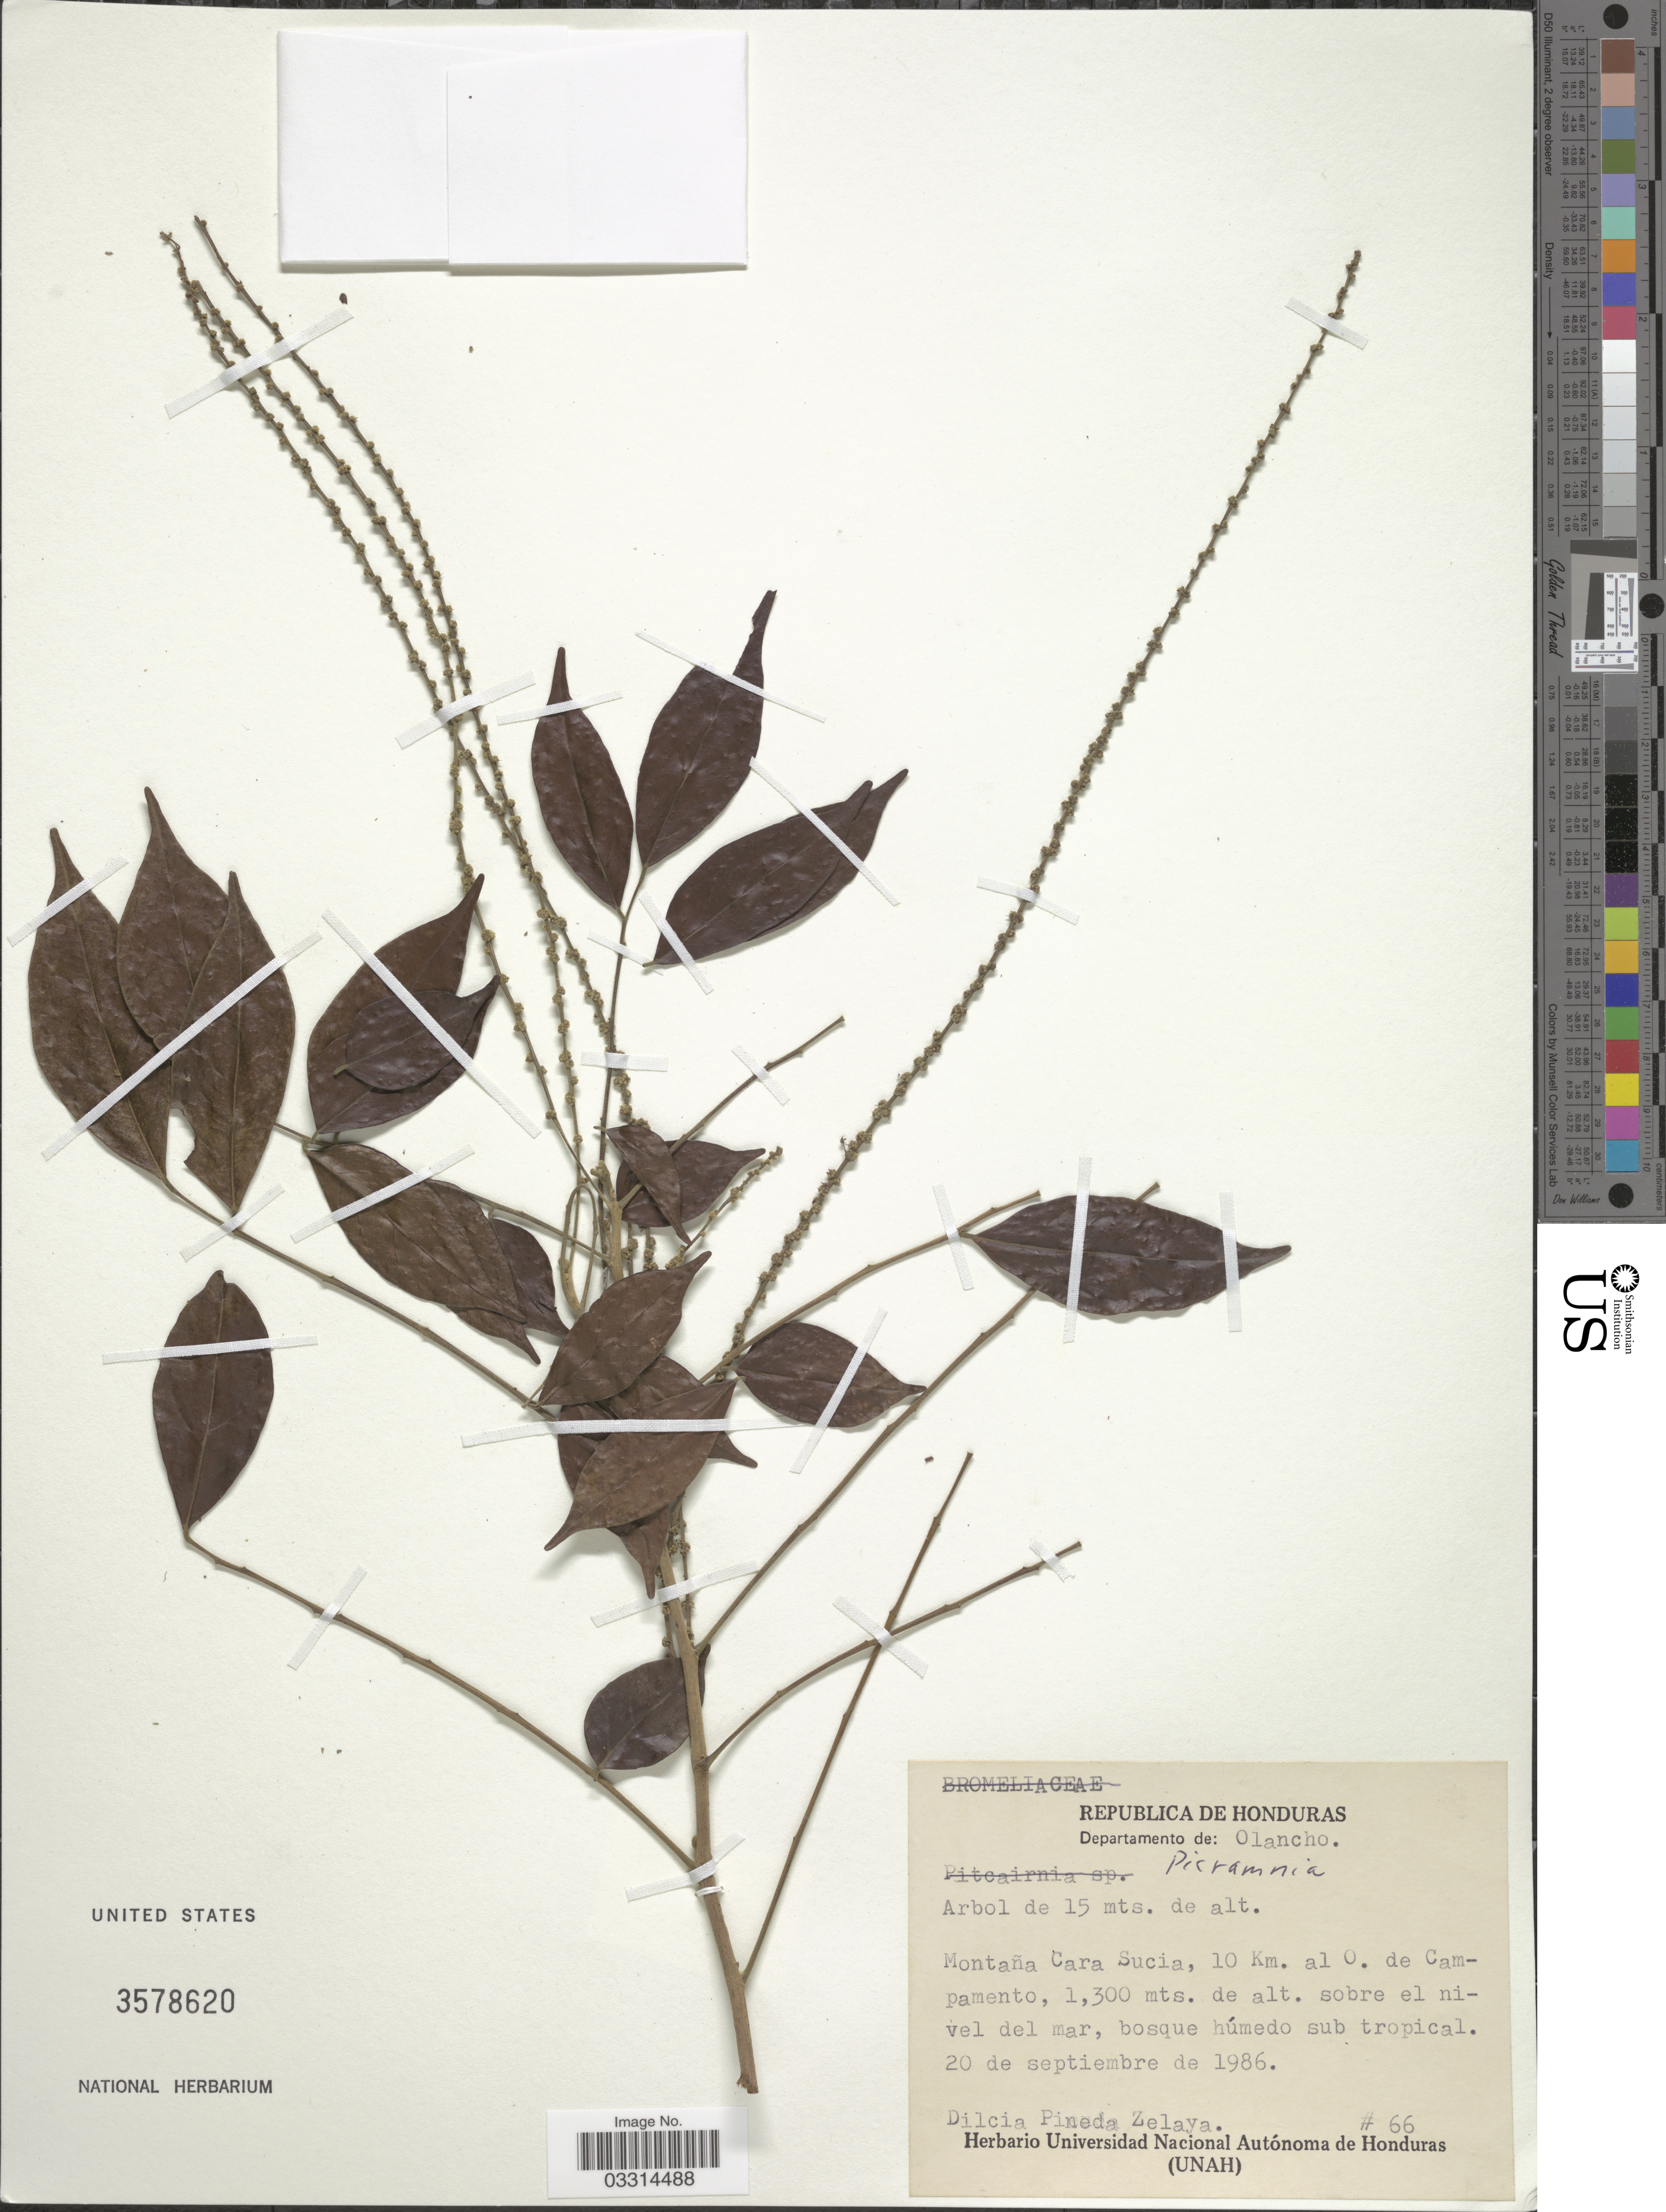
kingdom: Plantae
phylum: Tracheophyta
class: Magnoliopsida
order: Picramniales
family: Picramniaceae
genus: Picramnia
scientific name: Picramnia sp.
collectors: D. Zelaya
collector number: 66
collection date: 1986-09-20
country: Honduras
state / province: Olancho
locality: Departamento de: Olancho. Montaña Cara Sucia, 10 Km. al O. de Campamento.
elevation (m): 1300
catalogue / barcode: US 3578620